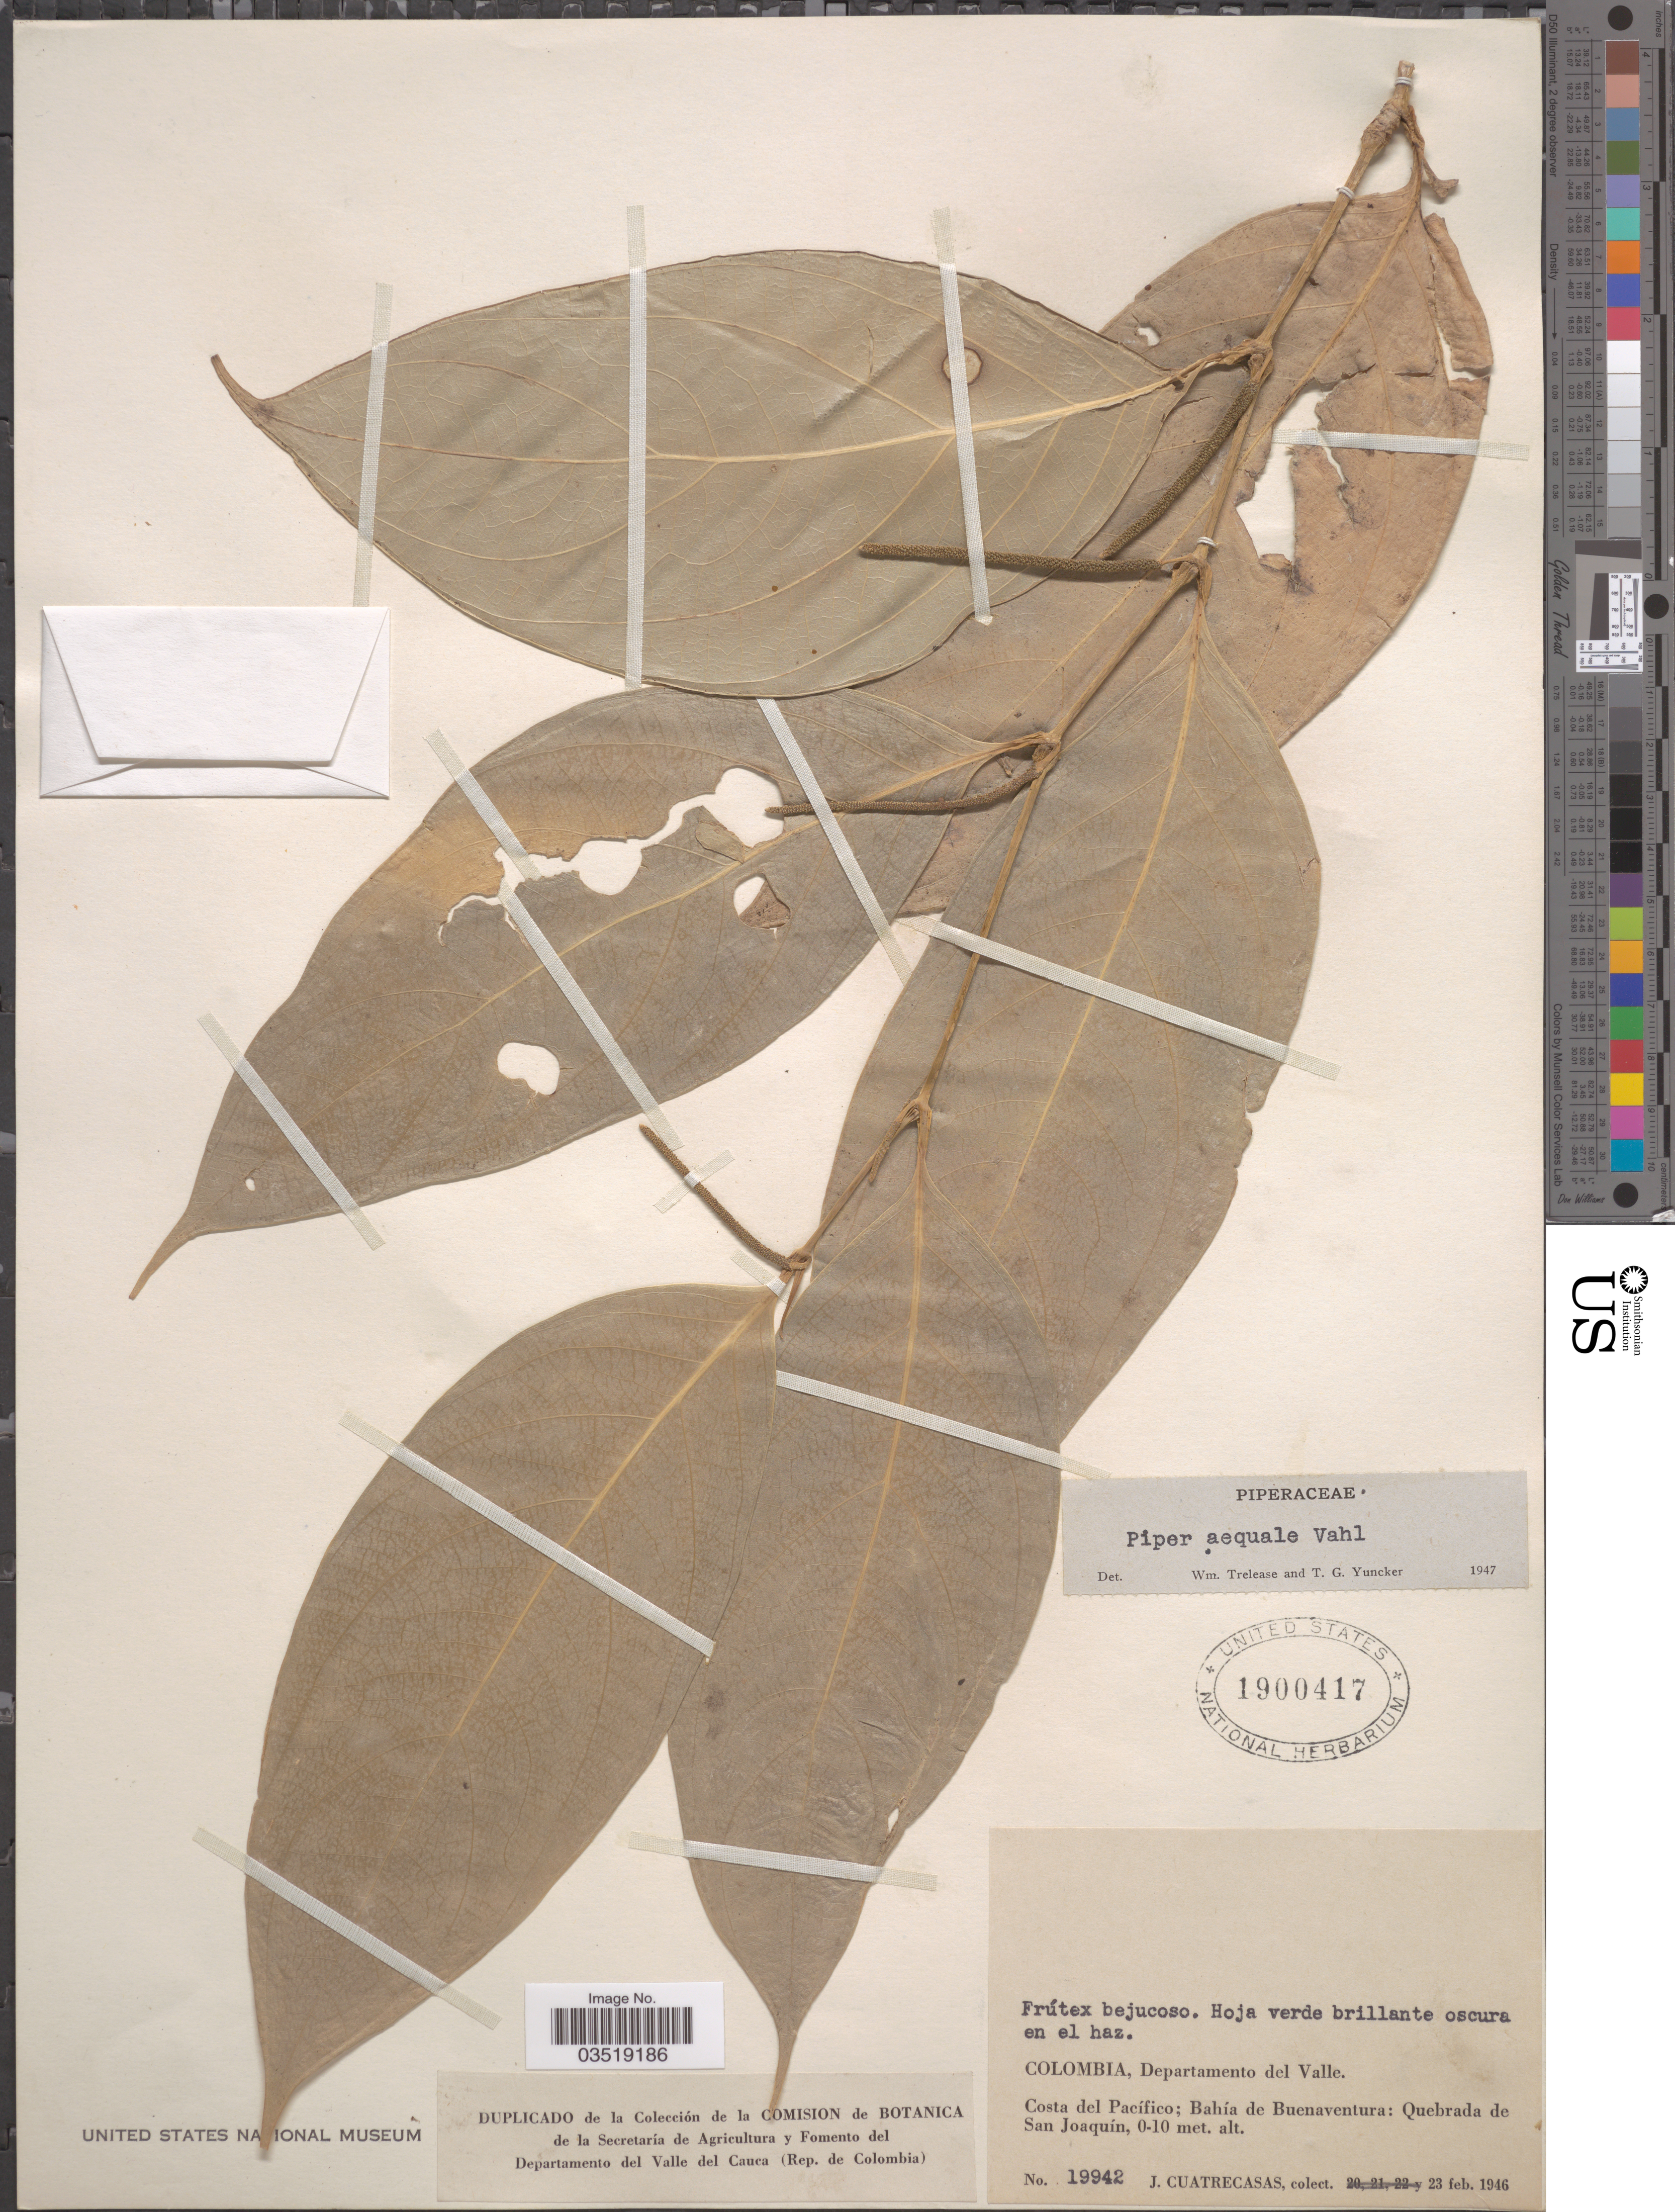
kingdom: Plantae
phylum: Tracheophyta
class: Magnoliopsida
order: Piperales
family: Piperaceae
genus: Piper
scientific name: Piper aequale var. aequale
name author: Vahl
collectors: J. Cuatrecasas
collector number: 19942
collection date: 1946-02-23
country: Colombia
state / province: Valle del Cauca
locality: Departamento del Valle. Costa del Pacífico; Bahía de Buenaventura: Quebrada de San Joaquín.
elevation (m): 0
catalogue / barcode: US 1900417